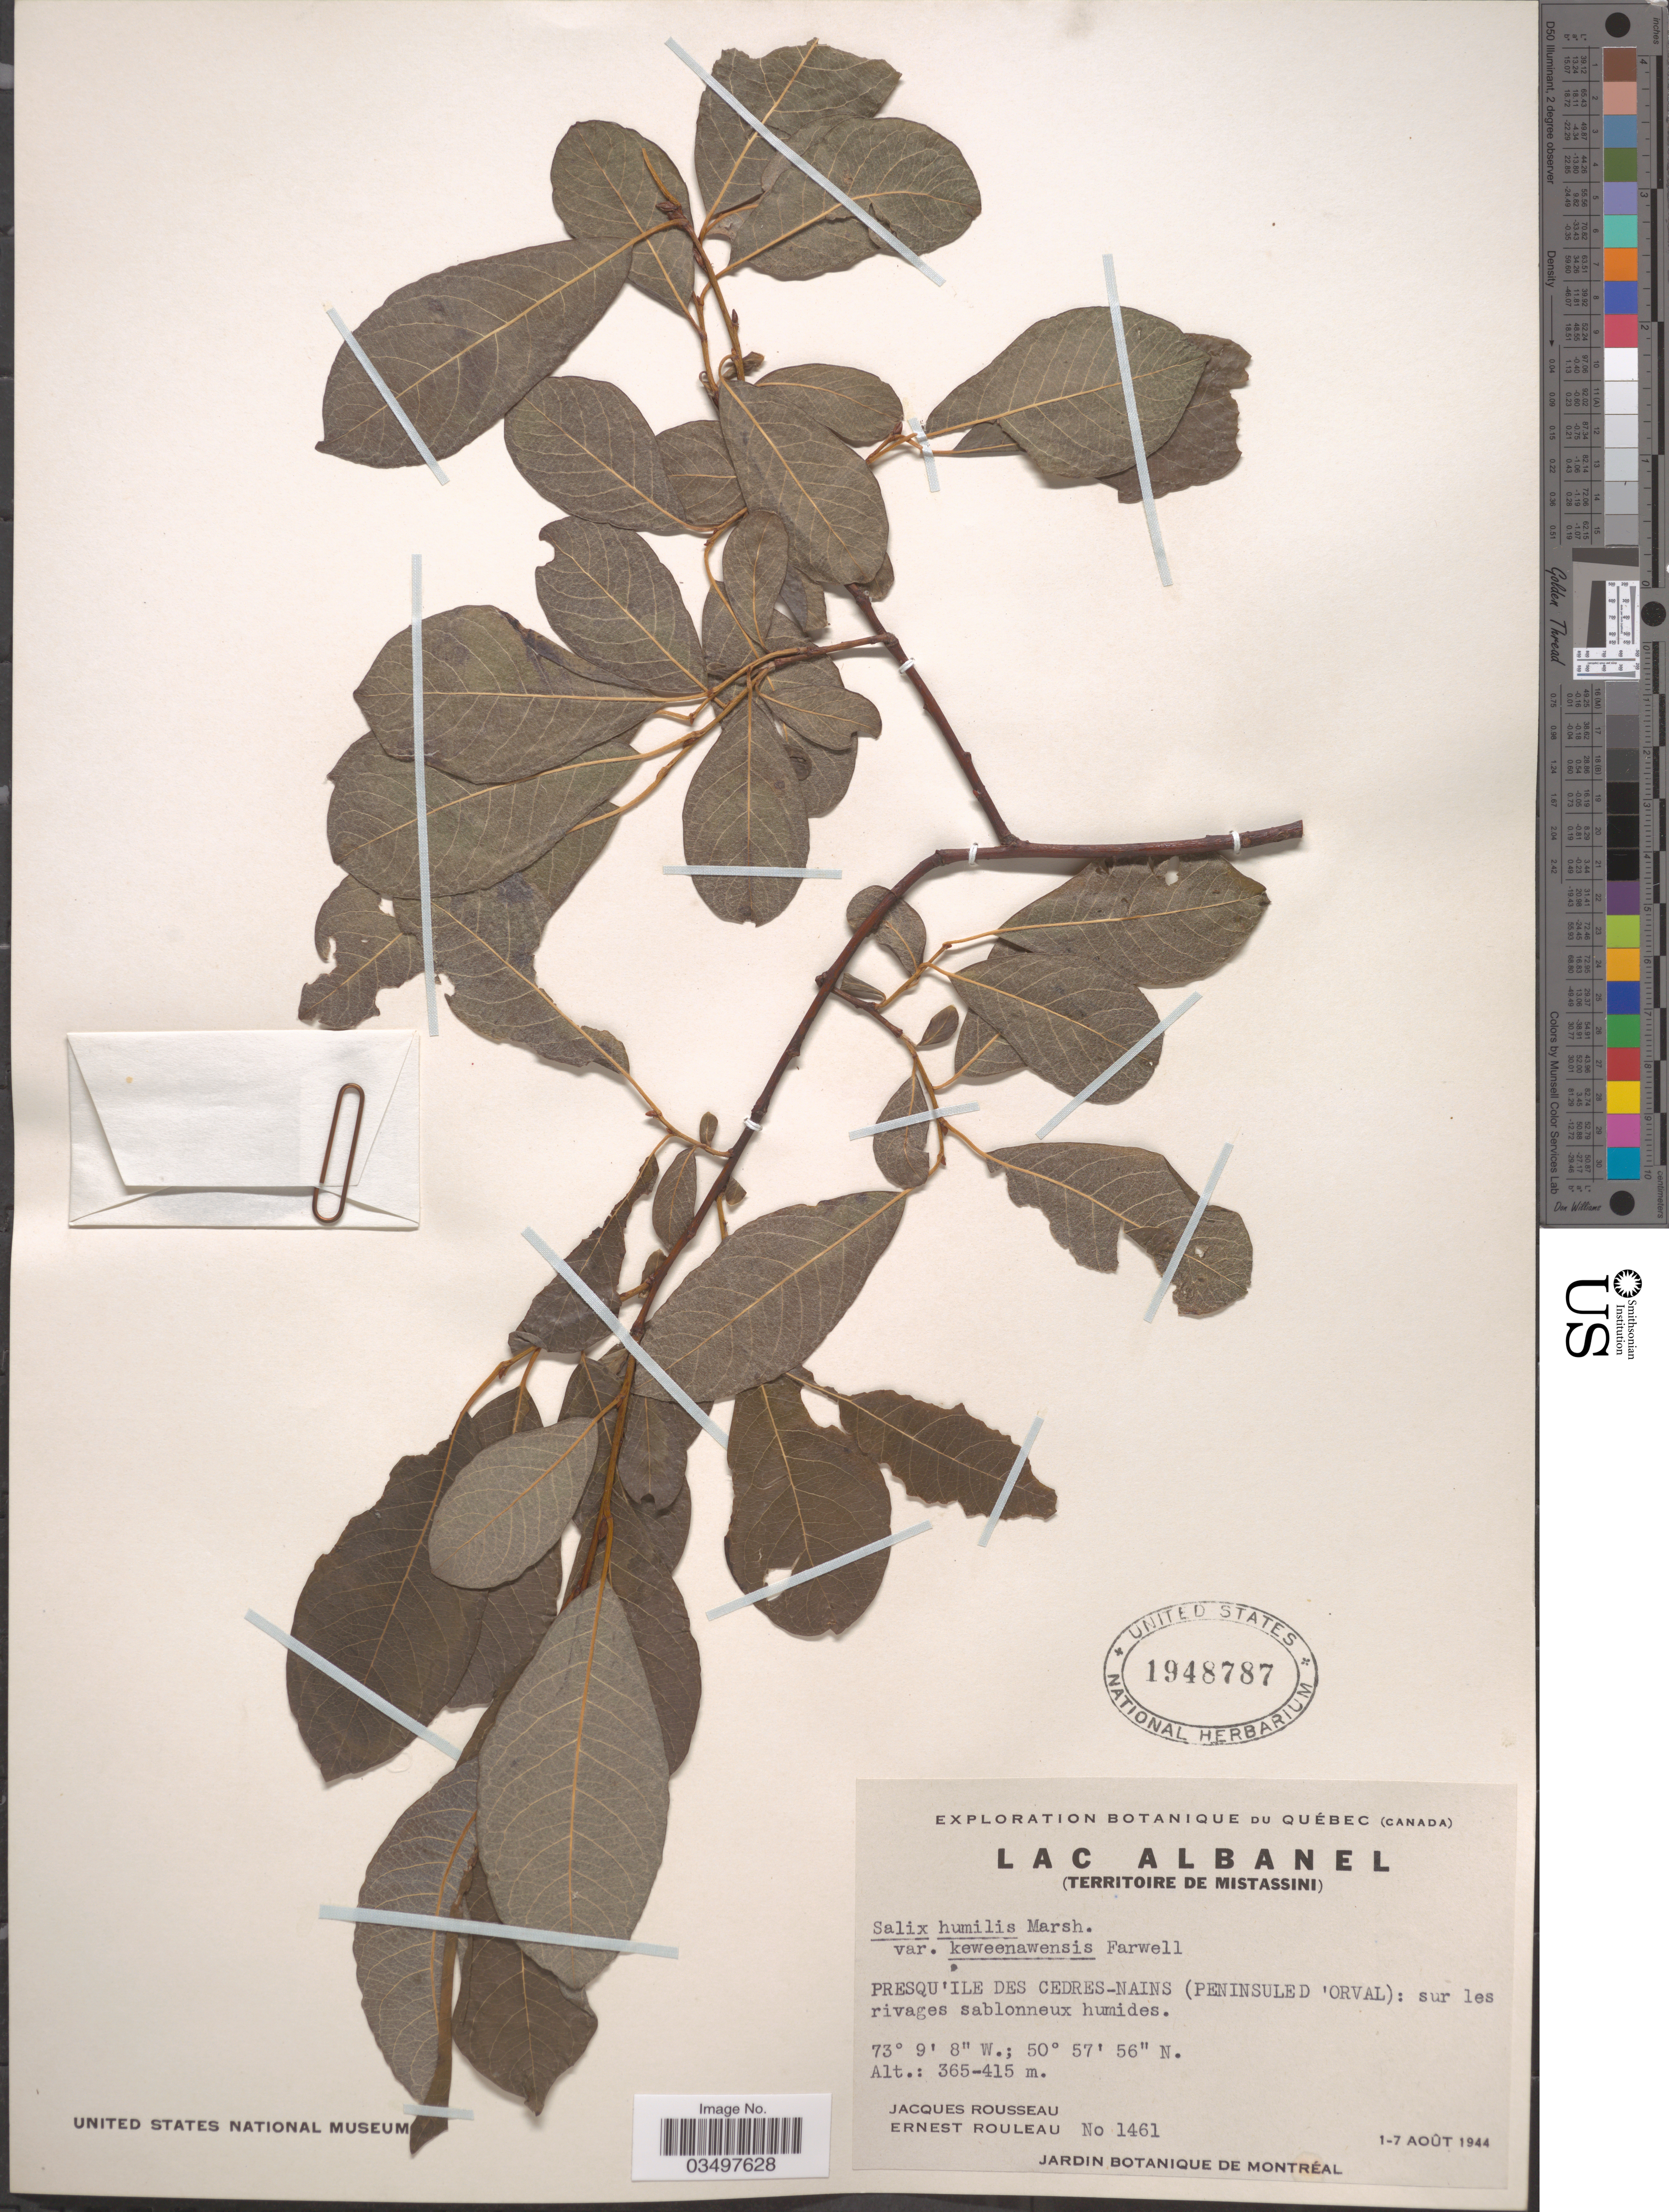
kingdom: Plantae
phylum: Tracheophyta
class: Magnoliopsida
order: Malpighiales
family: Salicaceae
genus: Salix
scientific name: Salix humilis var. keweenawensis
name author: Farw.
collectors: J. Rousseau & J. Rouleau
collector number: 1461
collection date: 1944-08-01/1944-08-07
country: Canada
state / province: Quebec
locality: Lac Albanel (Territoire de Mistassini). Presqu'ile des Cedres-Nains (Peninsuled 'Orval): sur les rivages sablonneux humides.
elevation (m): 365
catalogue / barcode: US 1948787